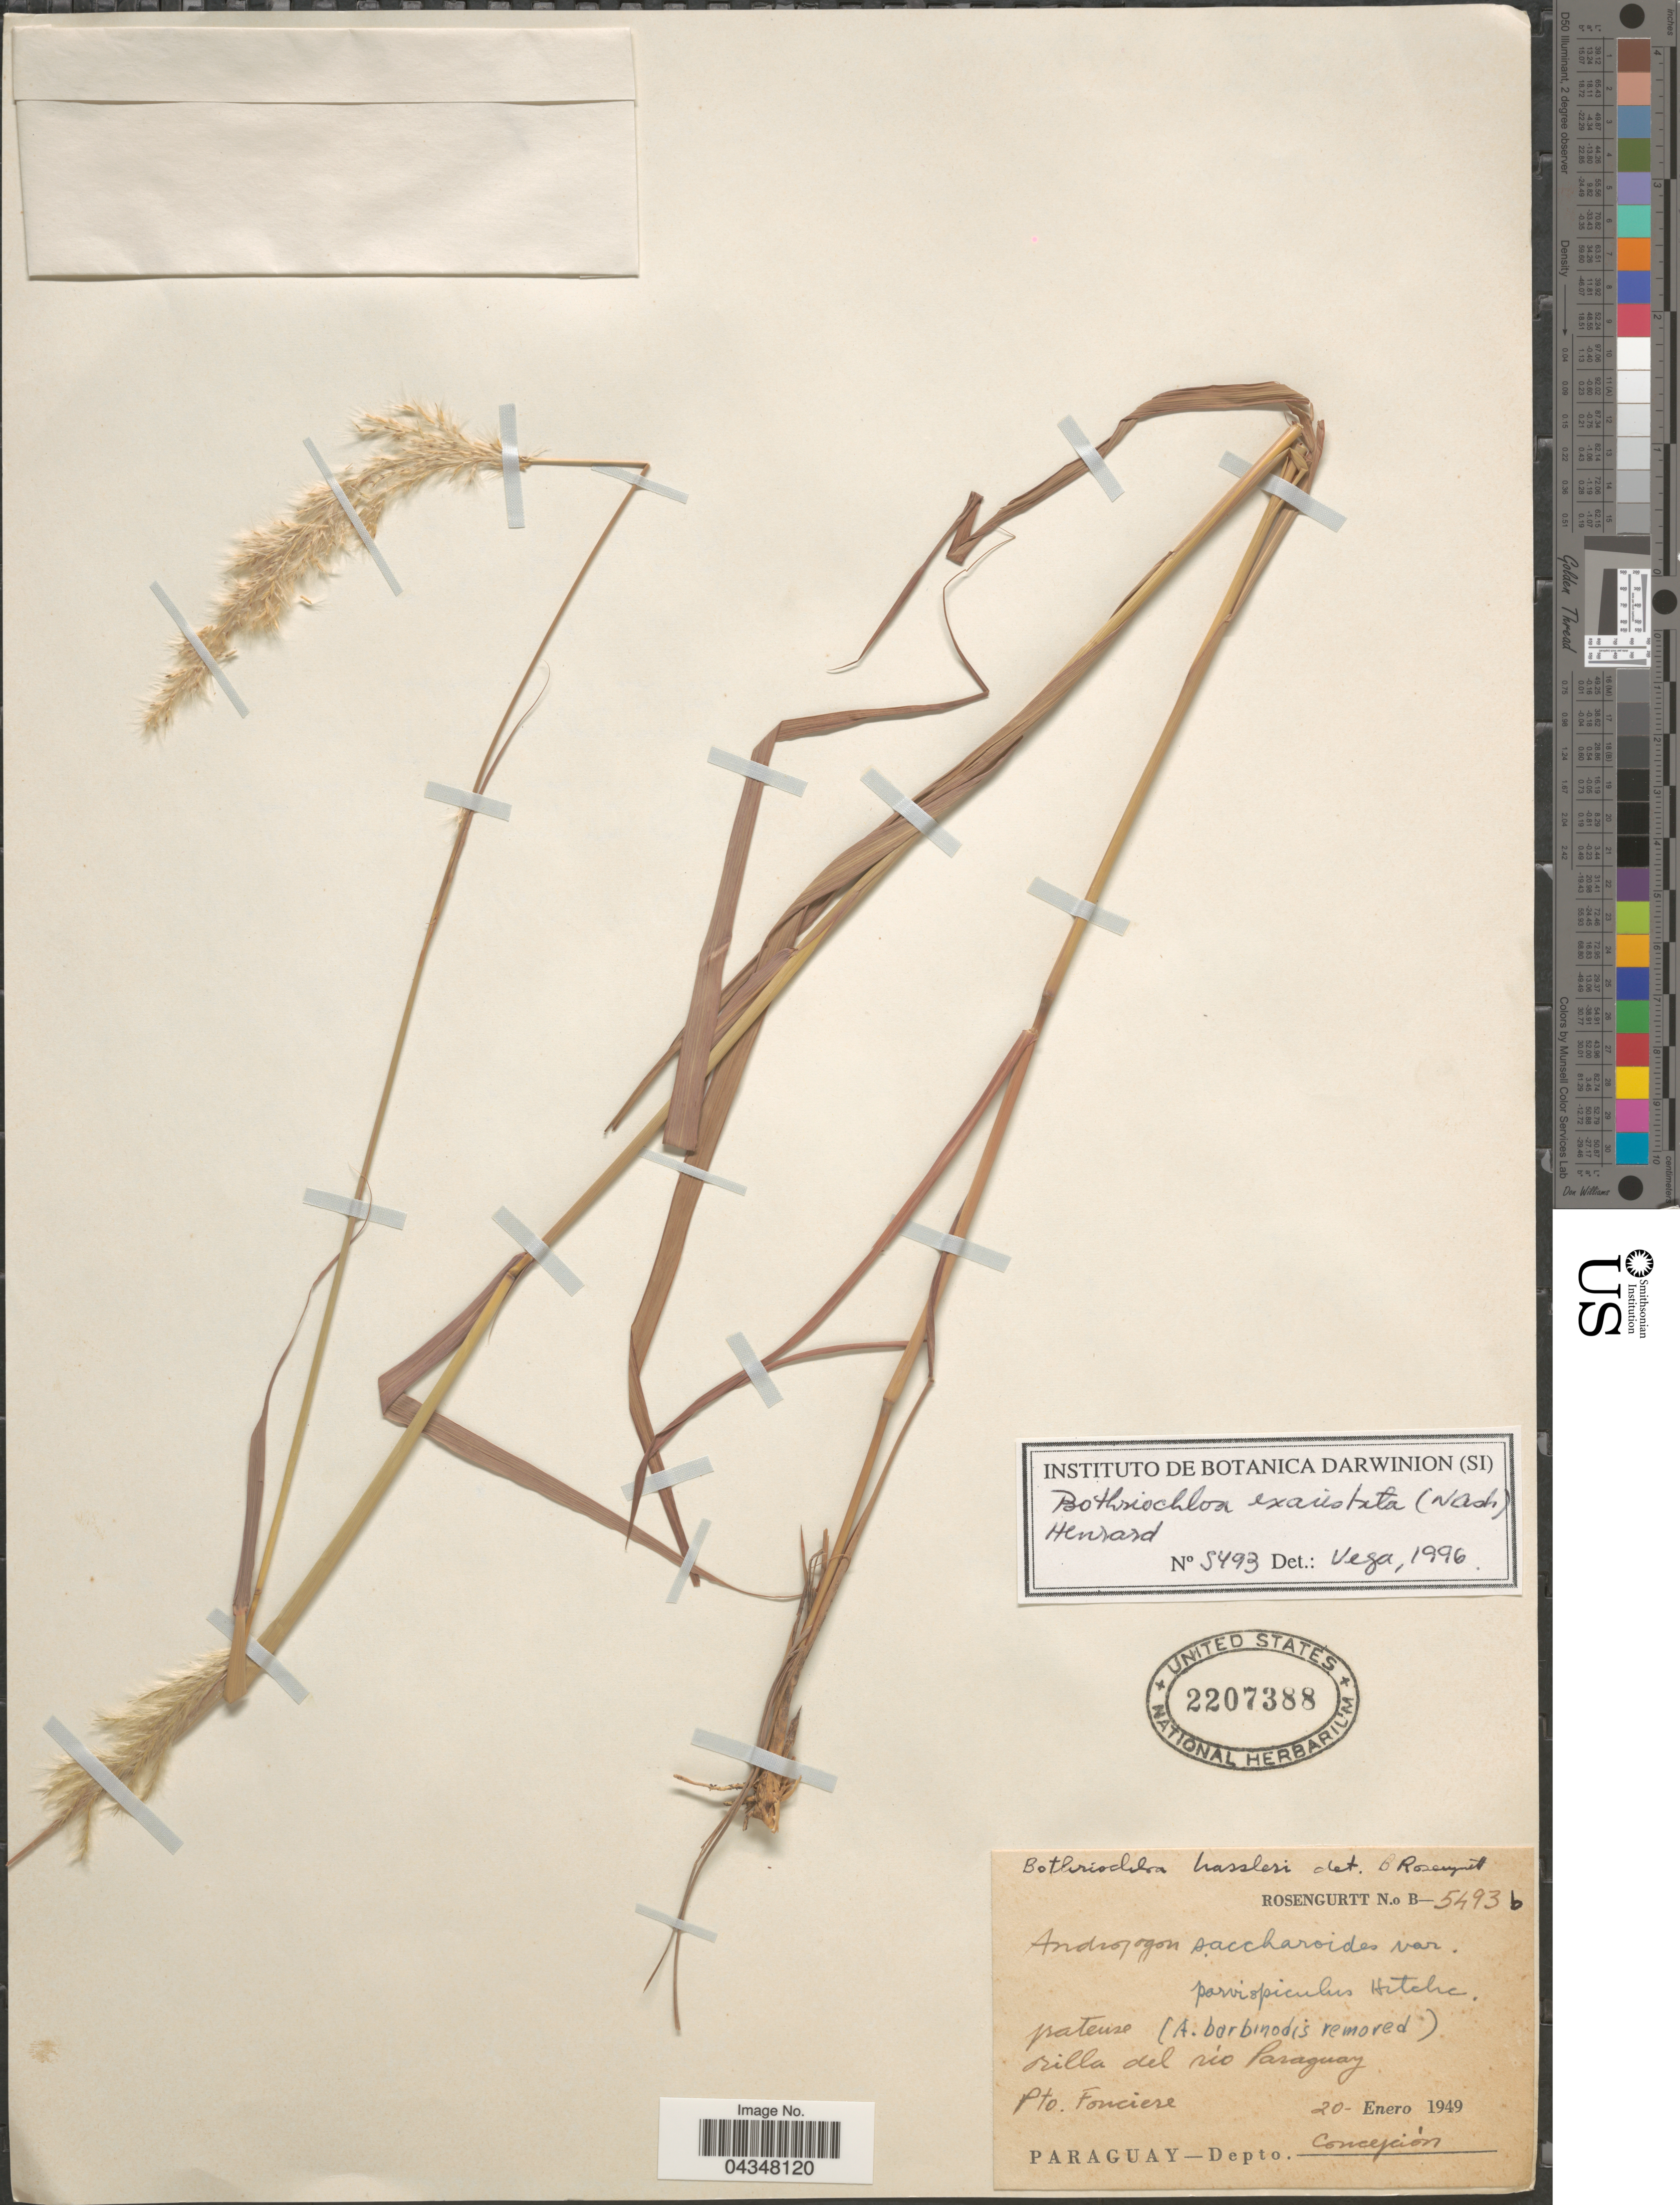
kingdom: Plantae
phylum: Tracheophyta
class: Liliopsida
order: Poales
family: Poaceae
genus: Bothriochloa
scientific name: Bothriochloa exaristata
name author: (Nash) Henr.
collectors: Rosengurtt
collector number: B-5493b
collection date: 1949-01-20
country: Paraguay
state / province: Concepcion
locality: Orilla del río Paraguay. Pto. Fonciere. Depto. Concepción.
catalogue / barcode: US 2207388